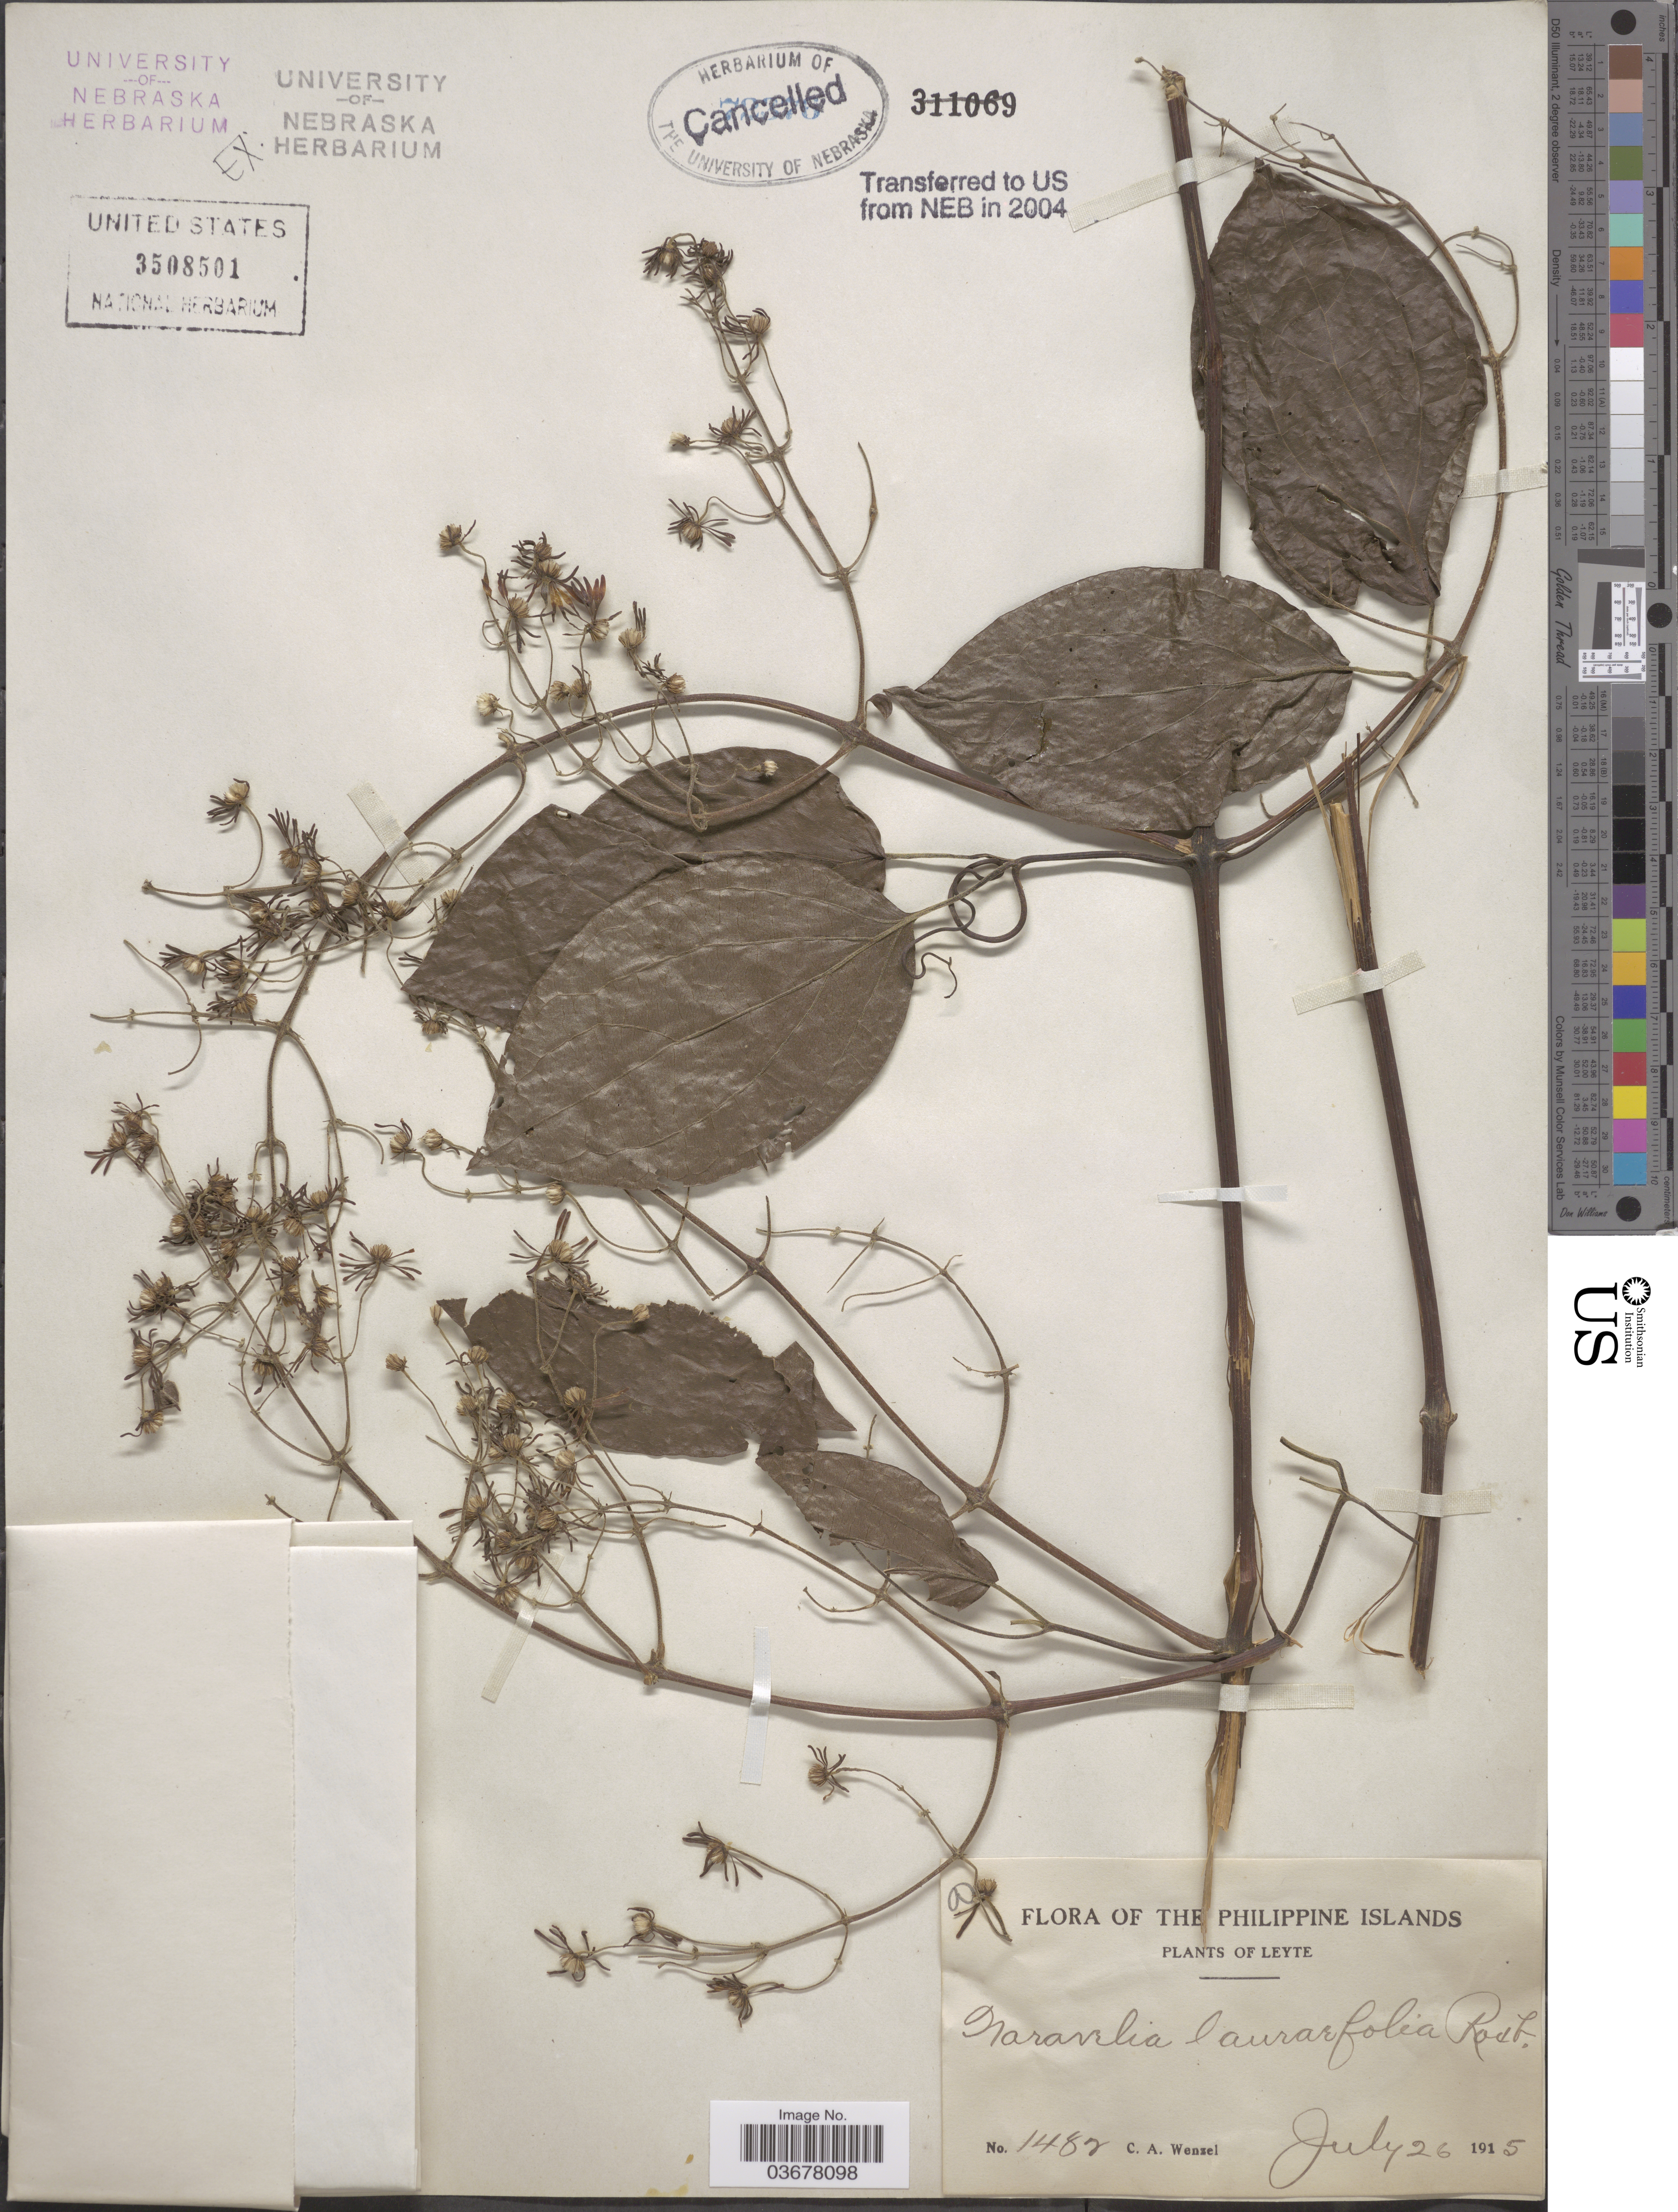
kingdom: Plantae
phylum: Tracheophyta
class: Magnoliopsida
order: Ranunculales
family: Ranunculaceae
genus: Clematis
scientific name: Clematis horripilata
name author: D. Falck & Lehtonen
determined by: Strong, M. T., (US), Smithsonian Institution - National Museum of Natural History (UNITED STATES)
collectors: C. Wenzel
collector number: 1482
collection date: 1915-07-26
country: Philippines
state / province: Eastern Visayas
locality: The Philippine Islands. Leyte.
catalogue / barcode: US 3508501